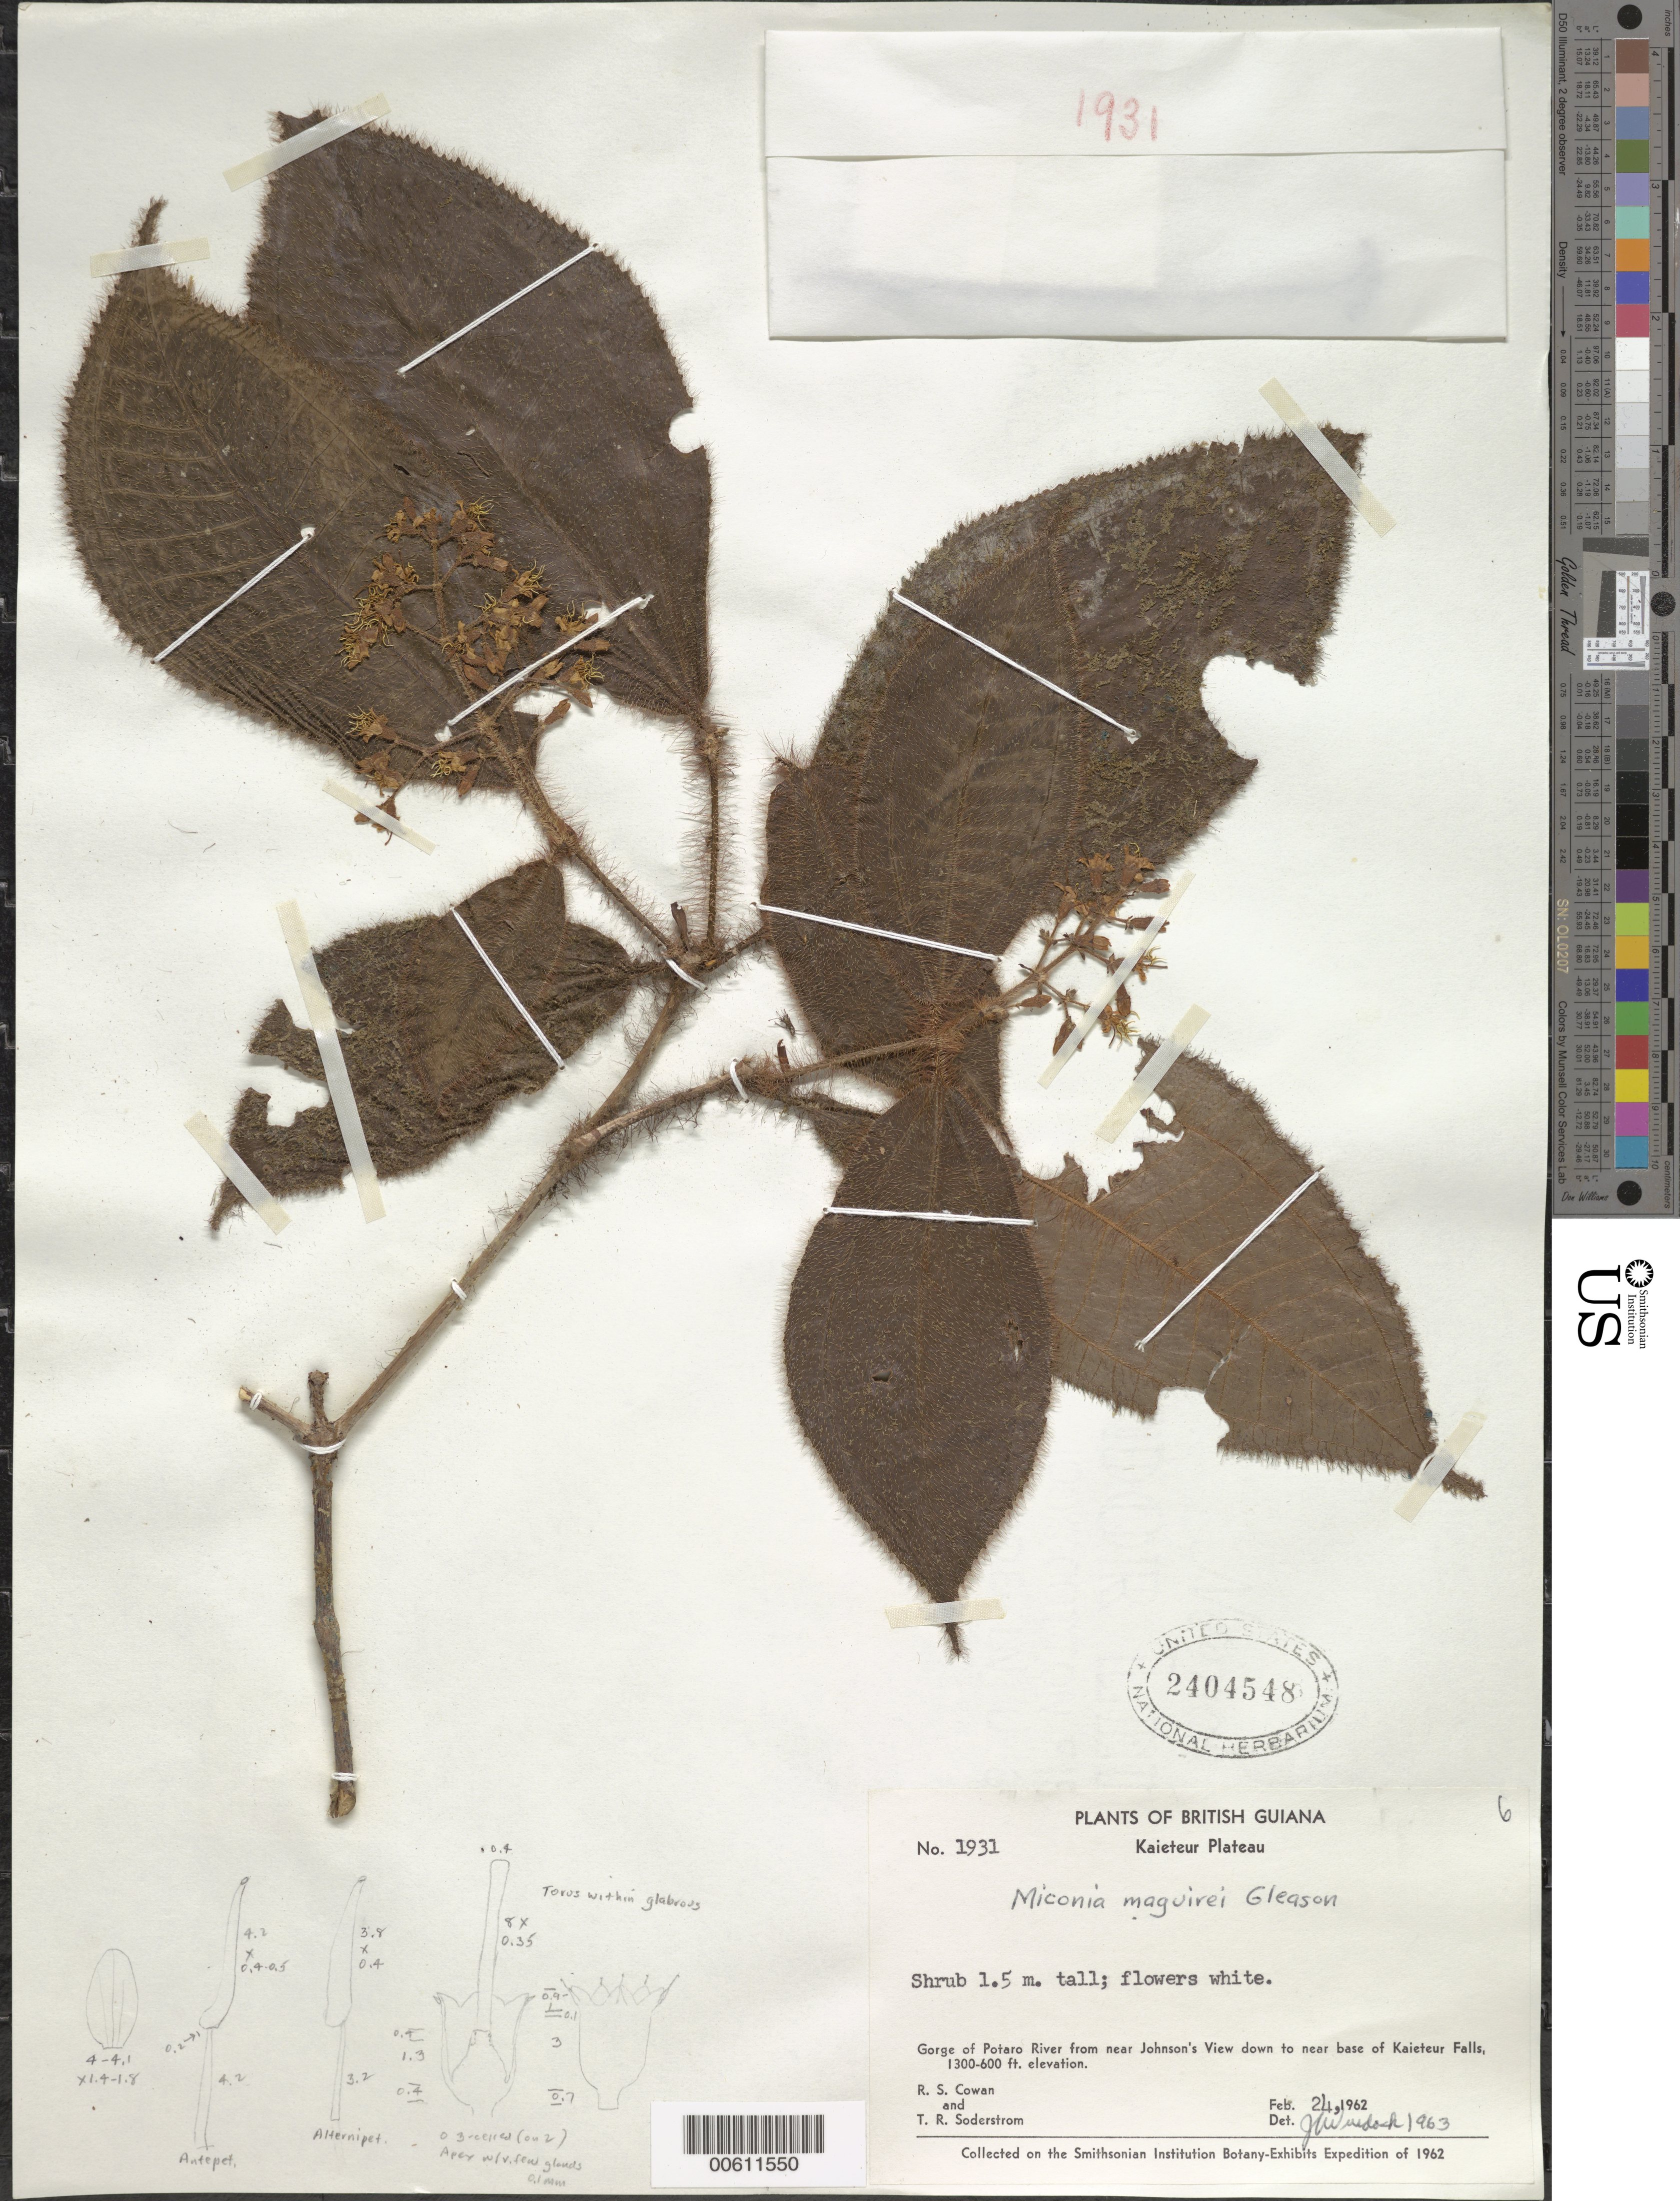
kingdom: Plantae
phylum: Tracheophyta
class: Magnoliopsida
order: Myrtales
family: Melastomataceae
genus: Miconia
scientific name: Miconia maguirei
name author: Gleason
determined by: Wurdack, John J., (US), US (UNITED STATES)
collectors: R. S. Cowan & T. R. Soderstrom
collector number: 1931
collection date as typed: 24-Feb-62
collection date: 1962-02-24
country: Guyana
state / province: Potaro-Siparuni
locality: Kaieteur Plateau, Kaieteur Falls, Potaro Gorge from Johnson's View to near base of Falls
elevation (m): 183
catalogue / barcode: US 2404548